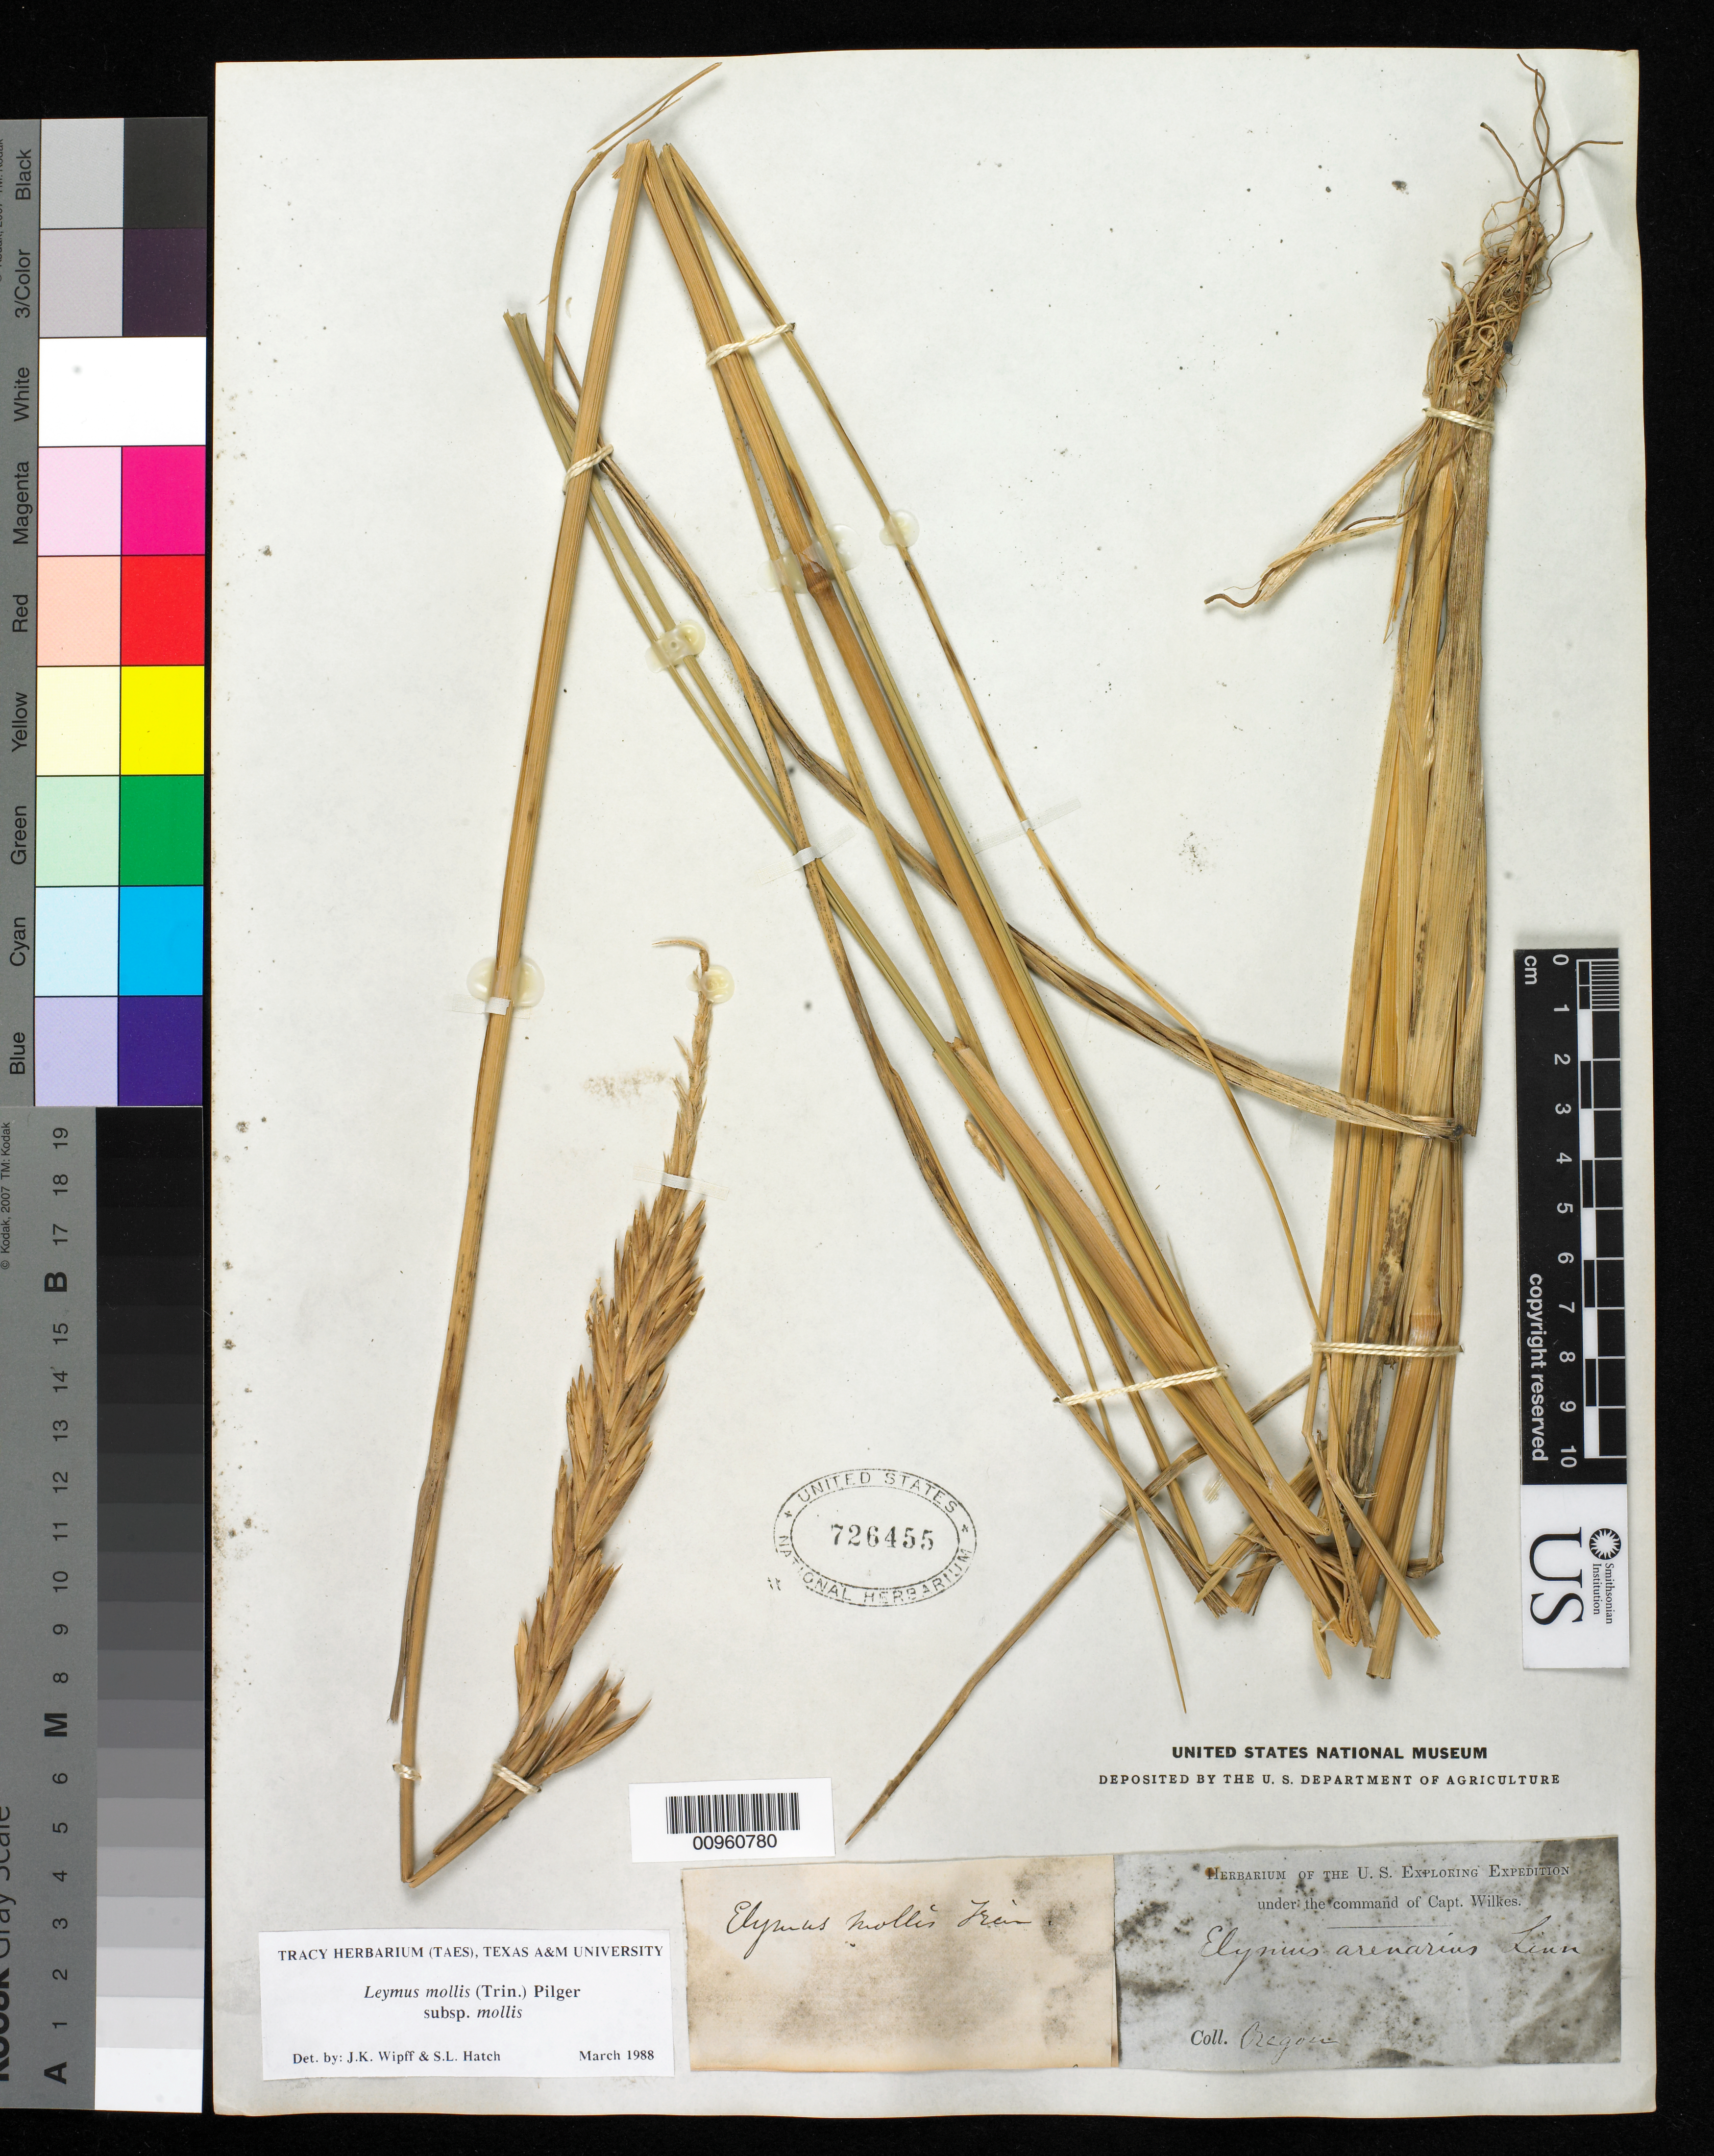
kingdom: Plantae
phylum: Tracheophyta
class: Liliopsida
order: Poales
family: Poaceae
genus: Leymus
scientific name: Leymus mollis subsp. mollis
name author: (Trin.) Pilg.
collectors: Wilkes Explor. Exped.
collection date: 1838/1842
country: United States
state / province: Oregon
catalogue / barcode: US 726455